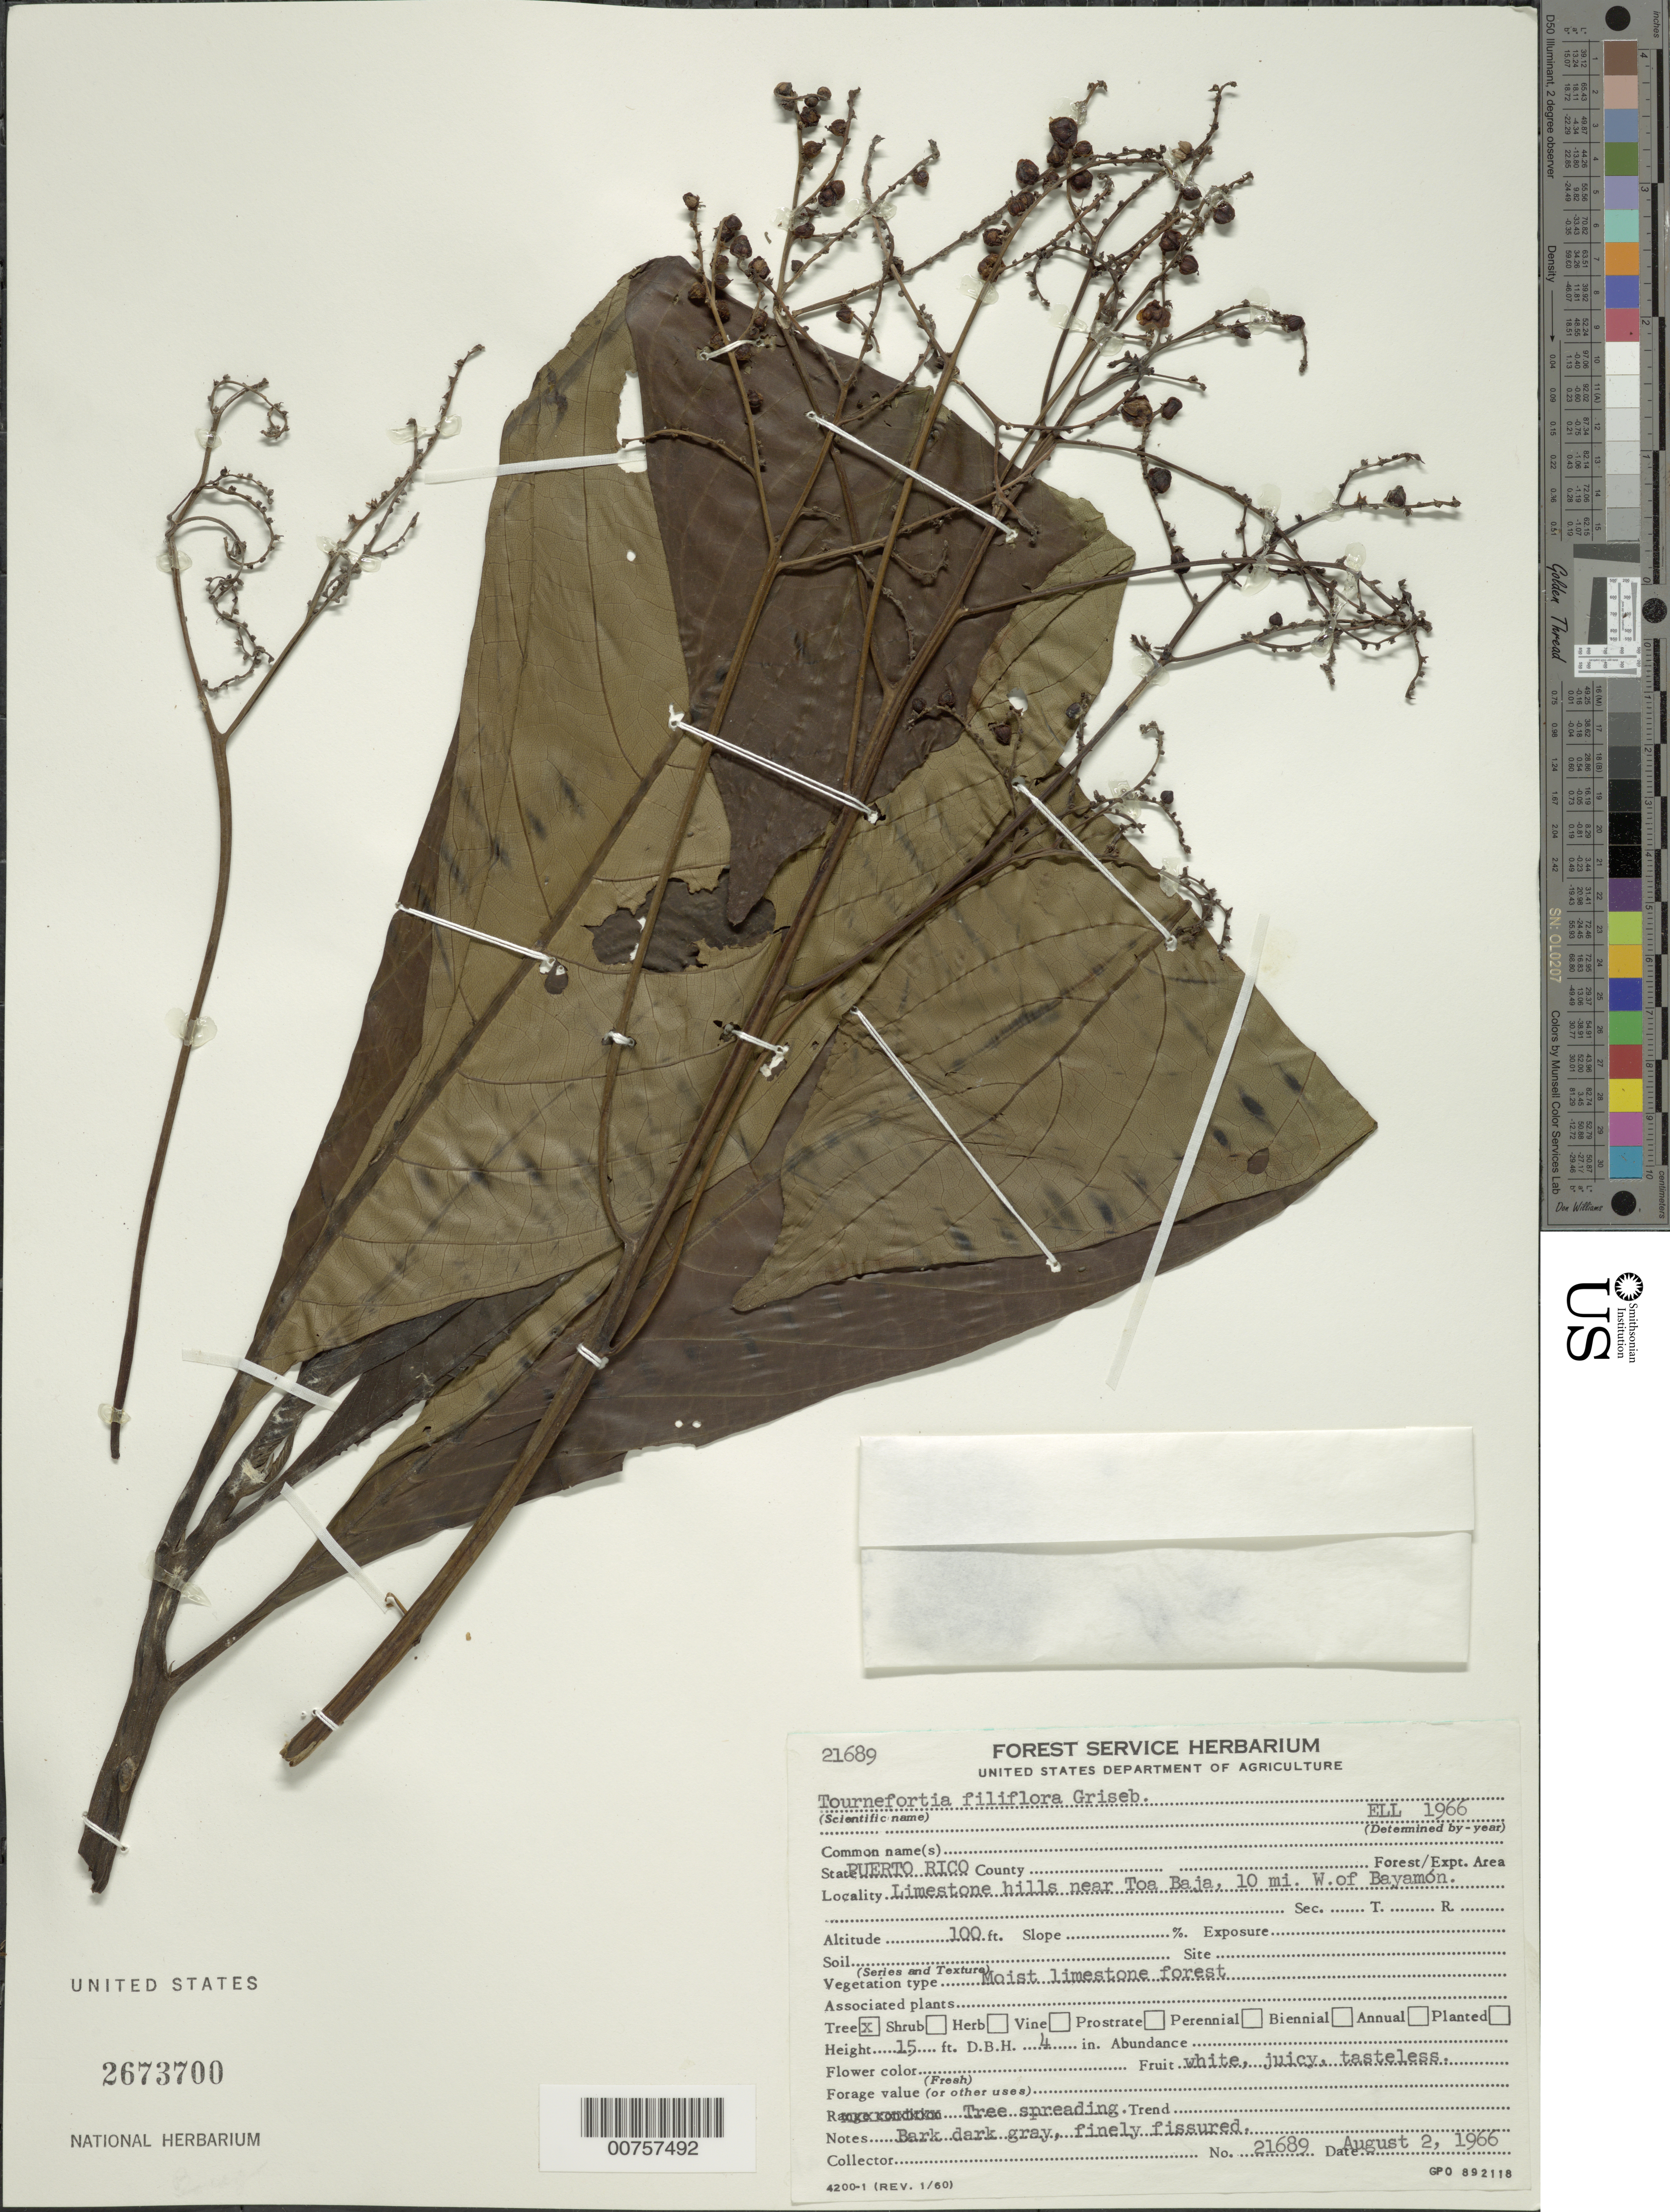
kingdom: Plantae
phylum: Tracheophyta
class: Magnoliopsida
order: Boraginales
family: Heliotropiaceae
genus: Tournefortia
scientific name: Tournefortia filiflora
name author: Griseb.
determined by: Little, Elbert L., Jr., (FSSR), United States Department of Agriculture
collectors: E. L. Little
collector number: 21689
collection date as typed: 02 Aug 1966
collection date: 1966-08-02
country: Puerto Rico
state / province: Bayamón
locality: Near Toa Baja, 10 mi. W of Bayamón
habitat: Moist limestone forest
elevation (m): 30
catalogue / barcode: US 2673700